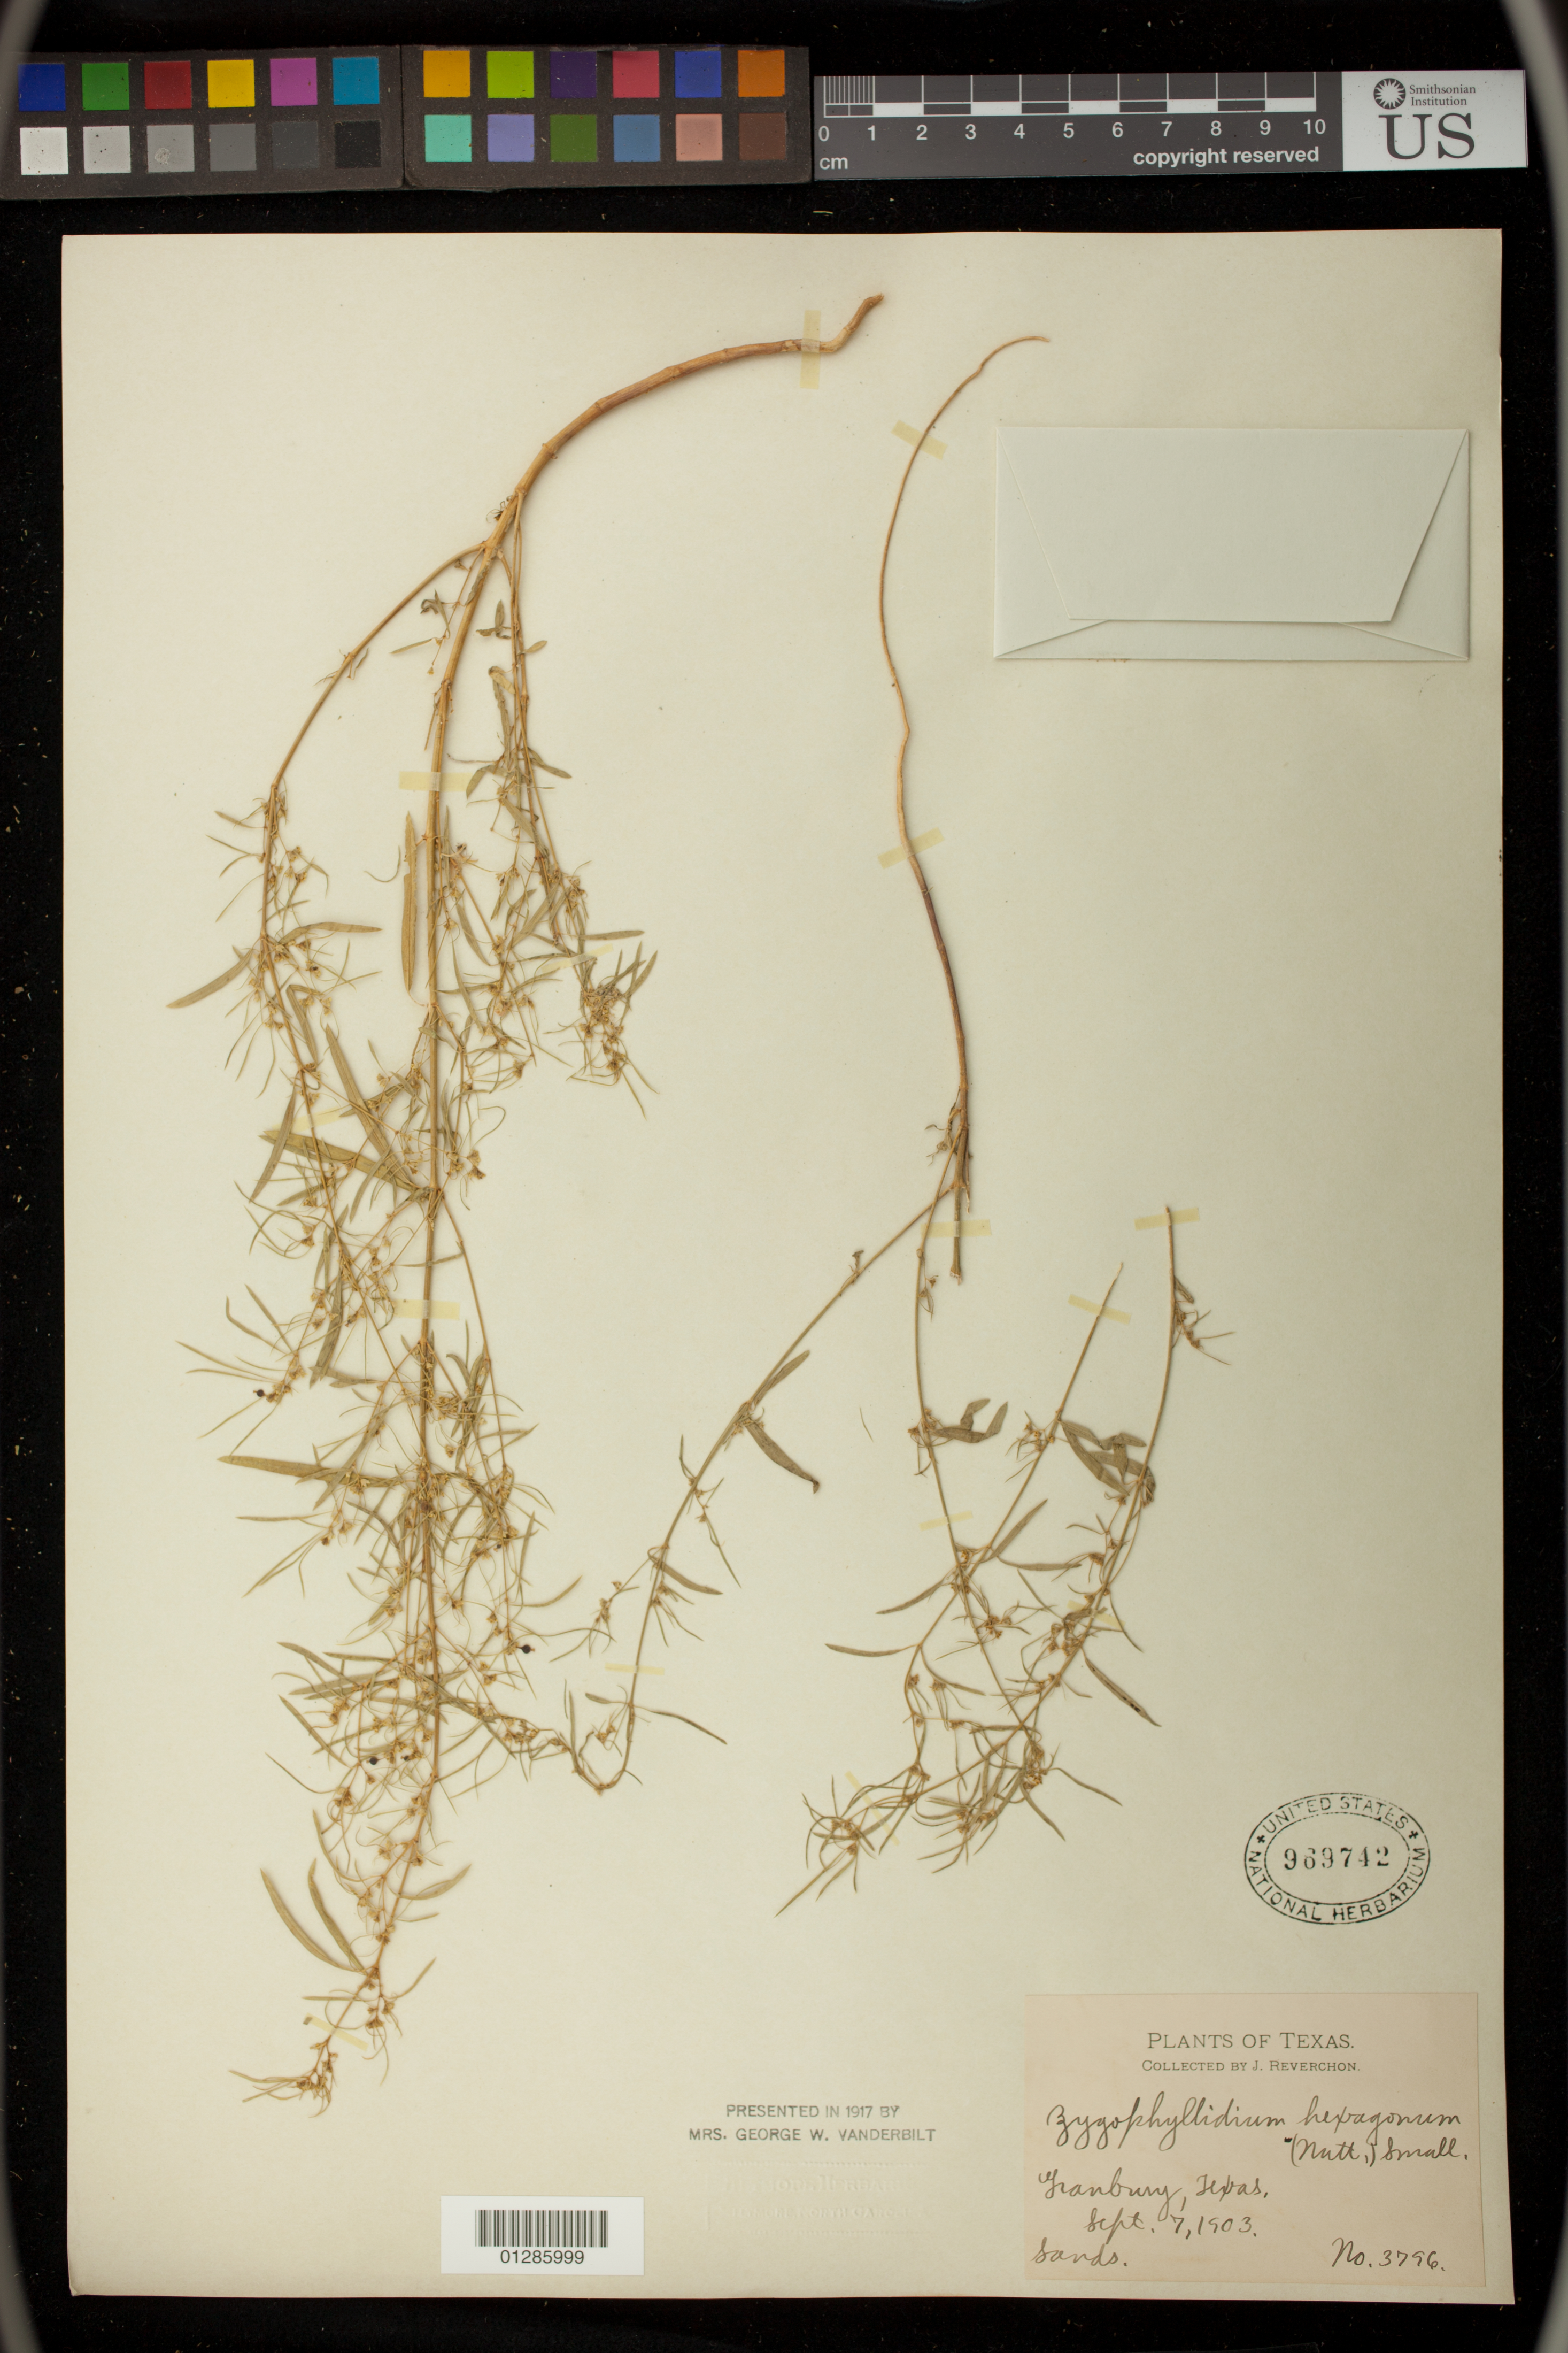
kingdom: Plantae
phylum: Tracheophyta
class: Magnoliopsida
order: Malpighiales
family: Euphorbiaceae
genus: Euphorbia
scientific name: Euphorbia hexagona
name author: Nutt. ex Spreng.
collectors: J. Reverchon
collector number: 3796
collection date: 1903-09-07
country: United States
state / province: Texas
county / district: Hood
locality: Granbury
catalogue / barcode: US 969742